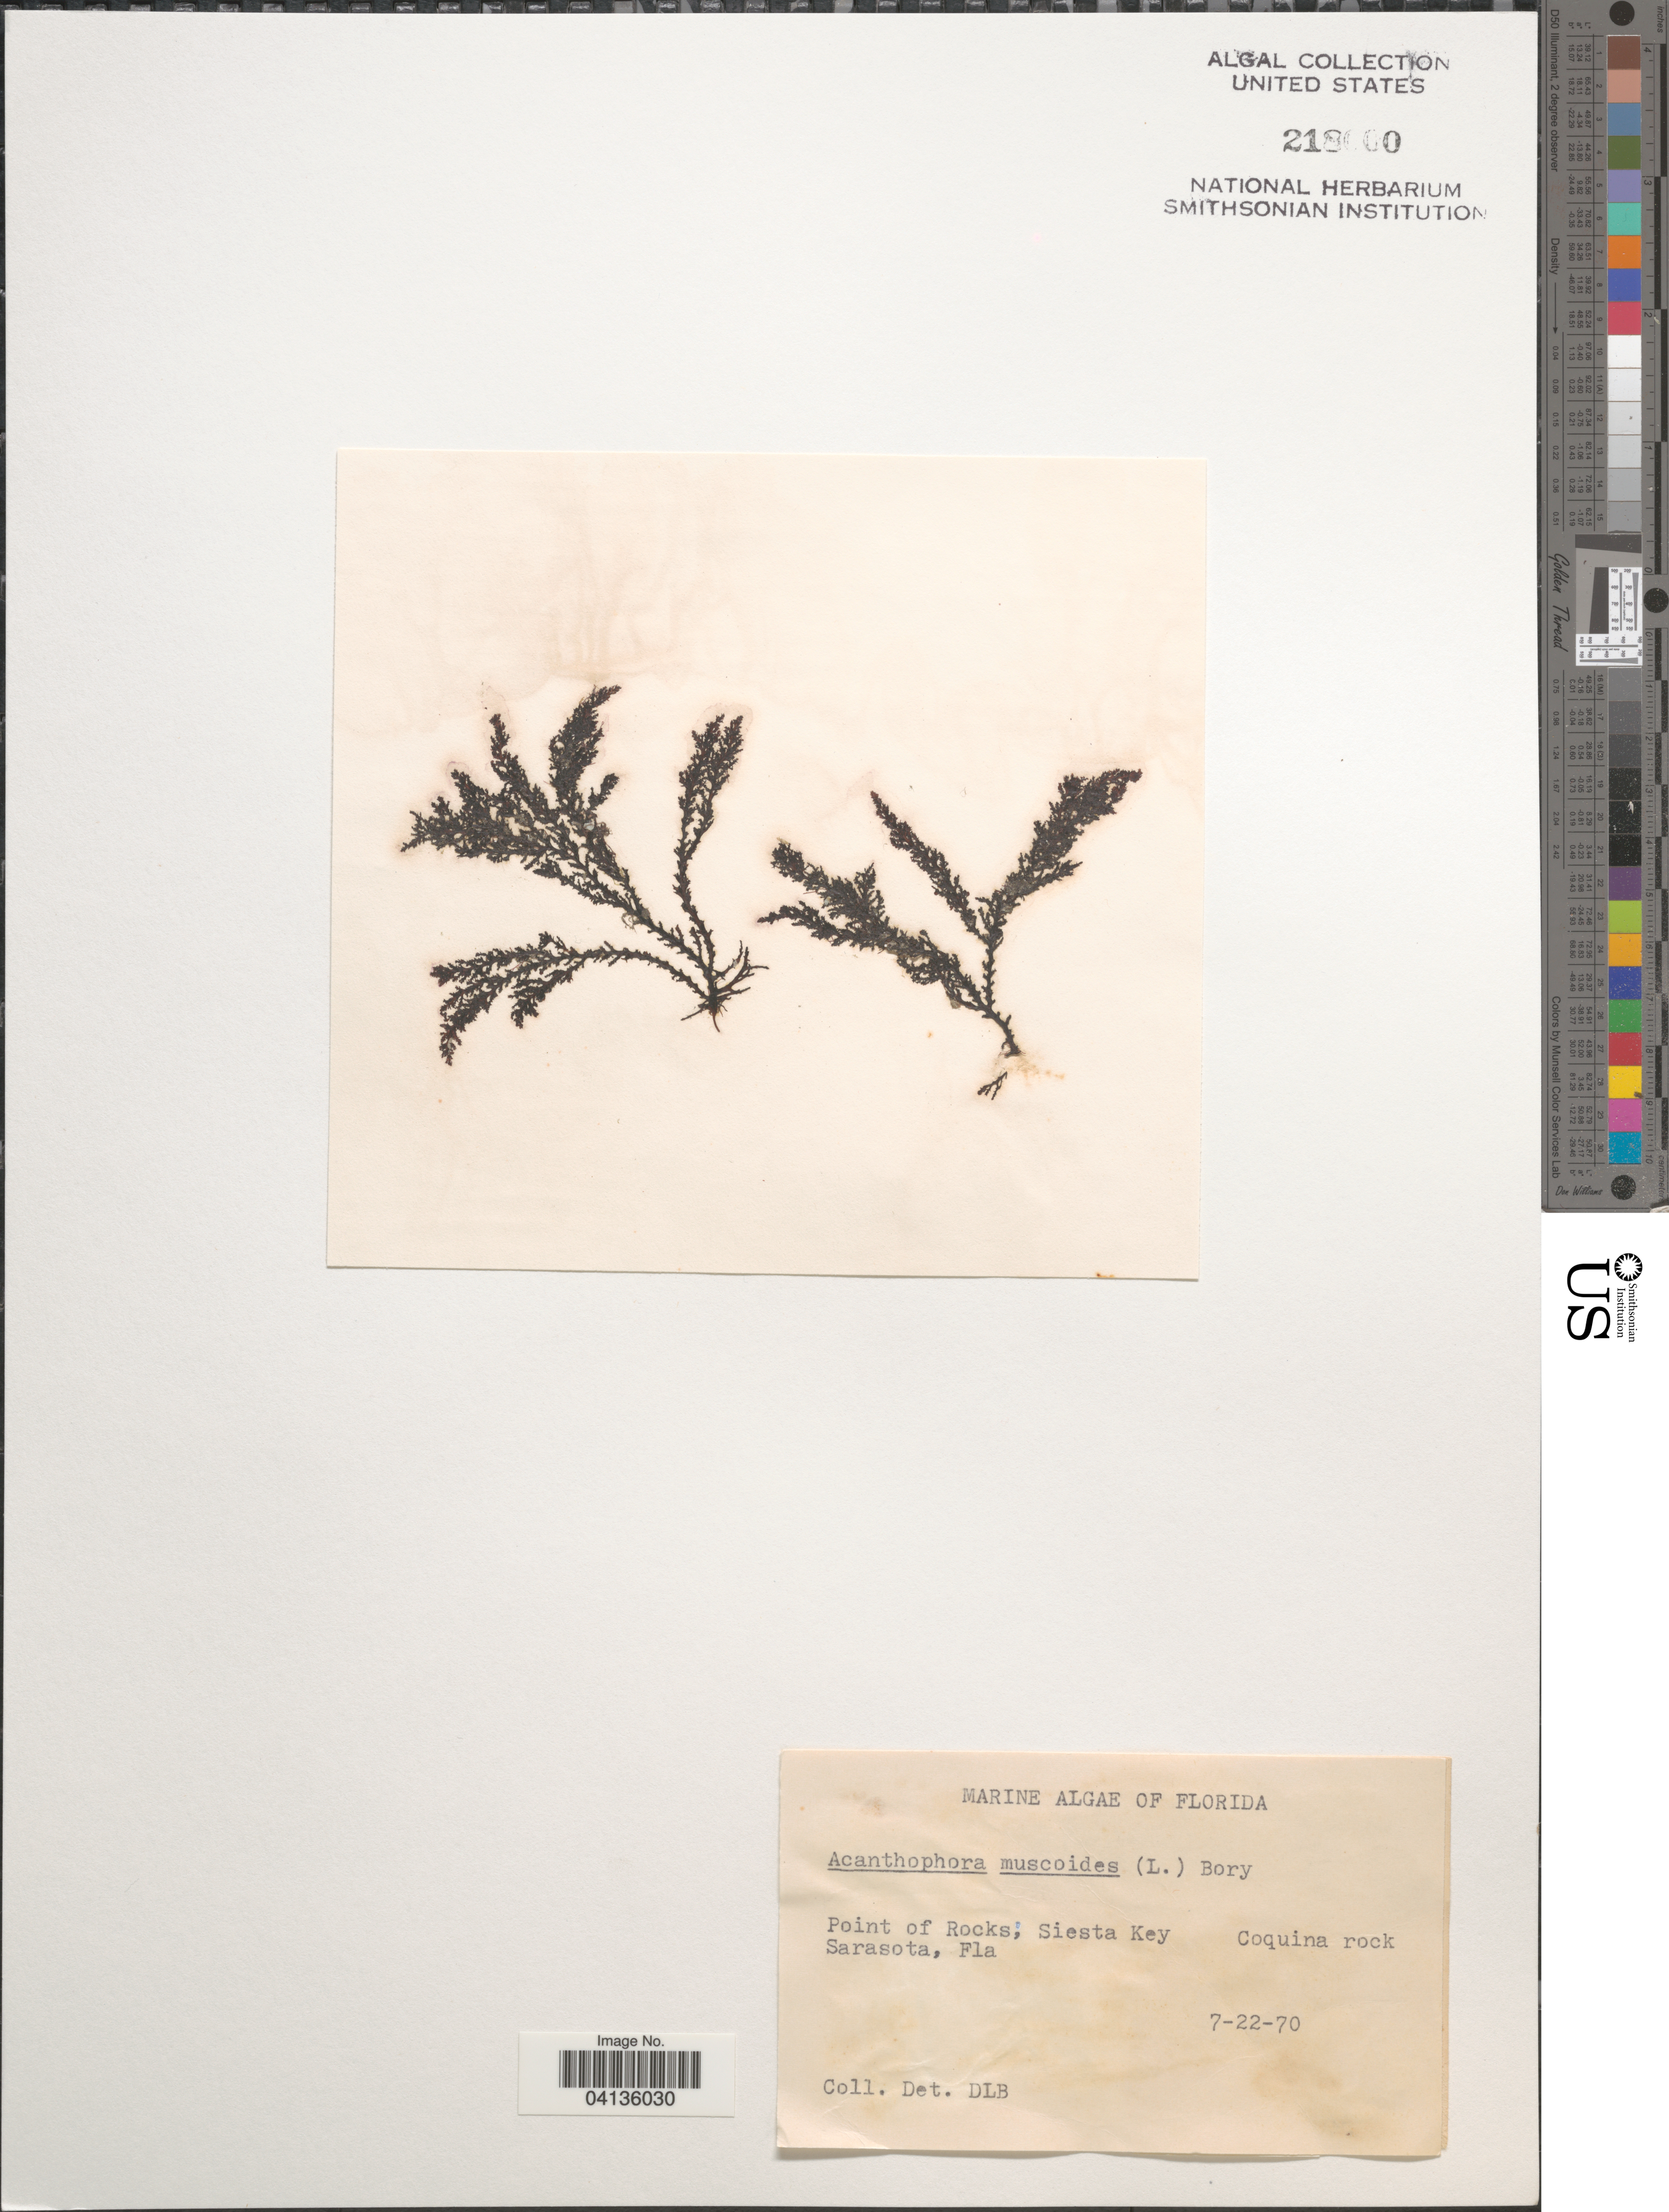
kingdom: Plantae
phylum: Rhodophyta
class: Florideophyceae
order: Ceramiales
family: Rhodomelaceae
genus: Acanthophora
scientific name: Acanthophora muscoides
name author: (C. Agardh) Bory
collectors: D. L. B.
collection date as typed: Transcribed d/m/y: 22/7/70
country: United States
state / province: Florida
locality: Point of Rocks; Siesta Key. Coquina rock Sarasota.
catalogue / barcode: US 218000